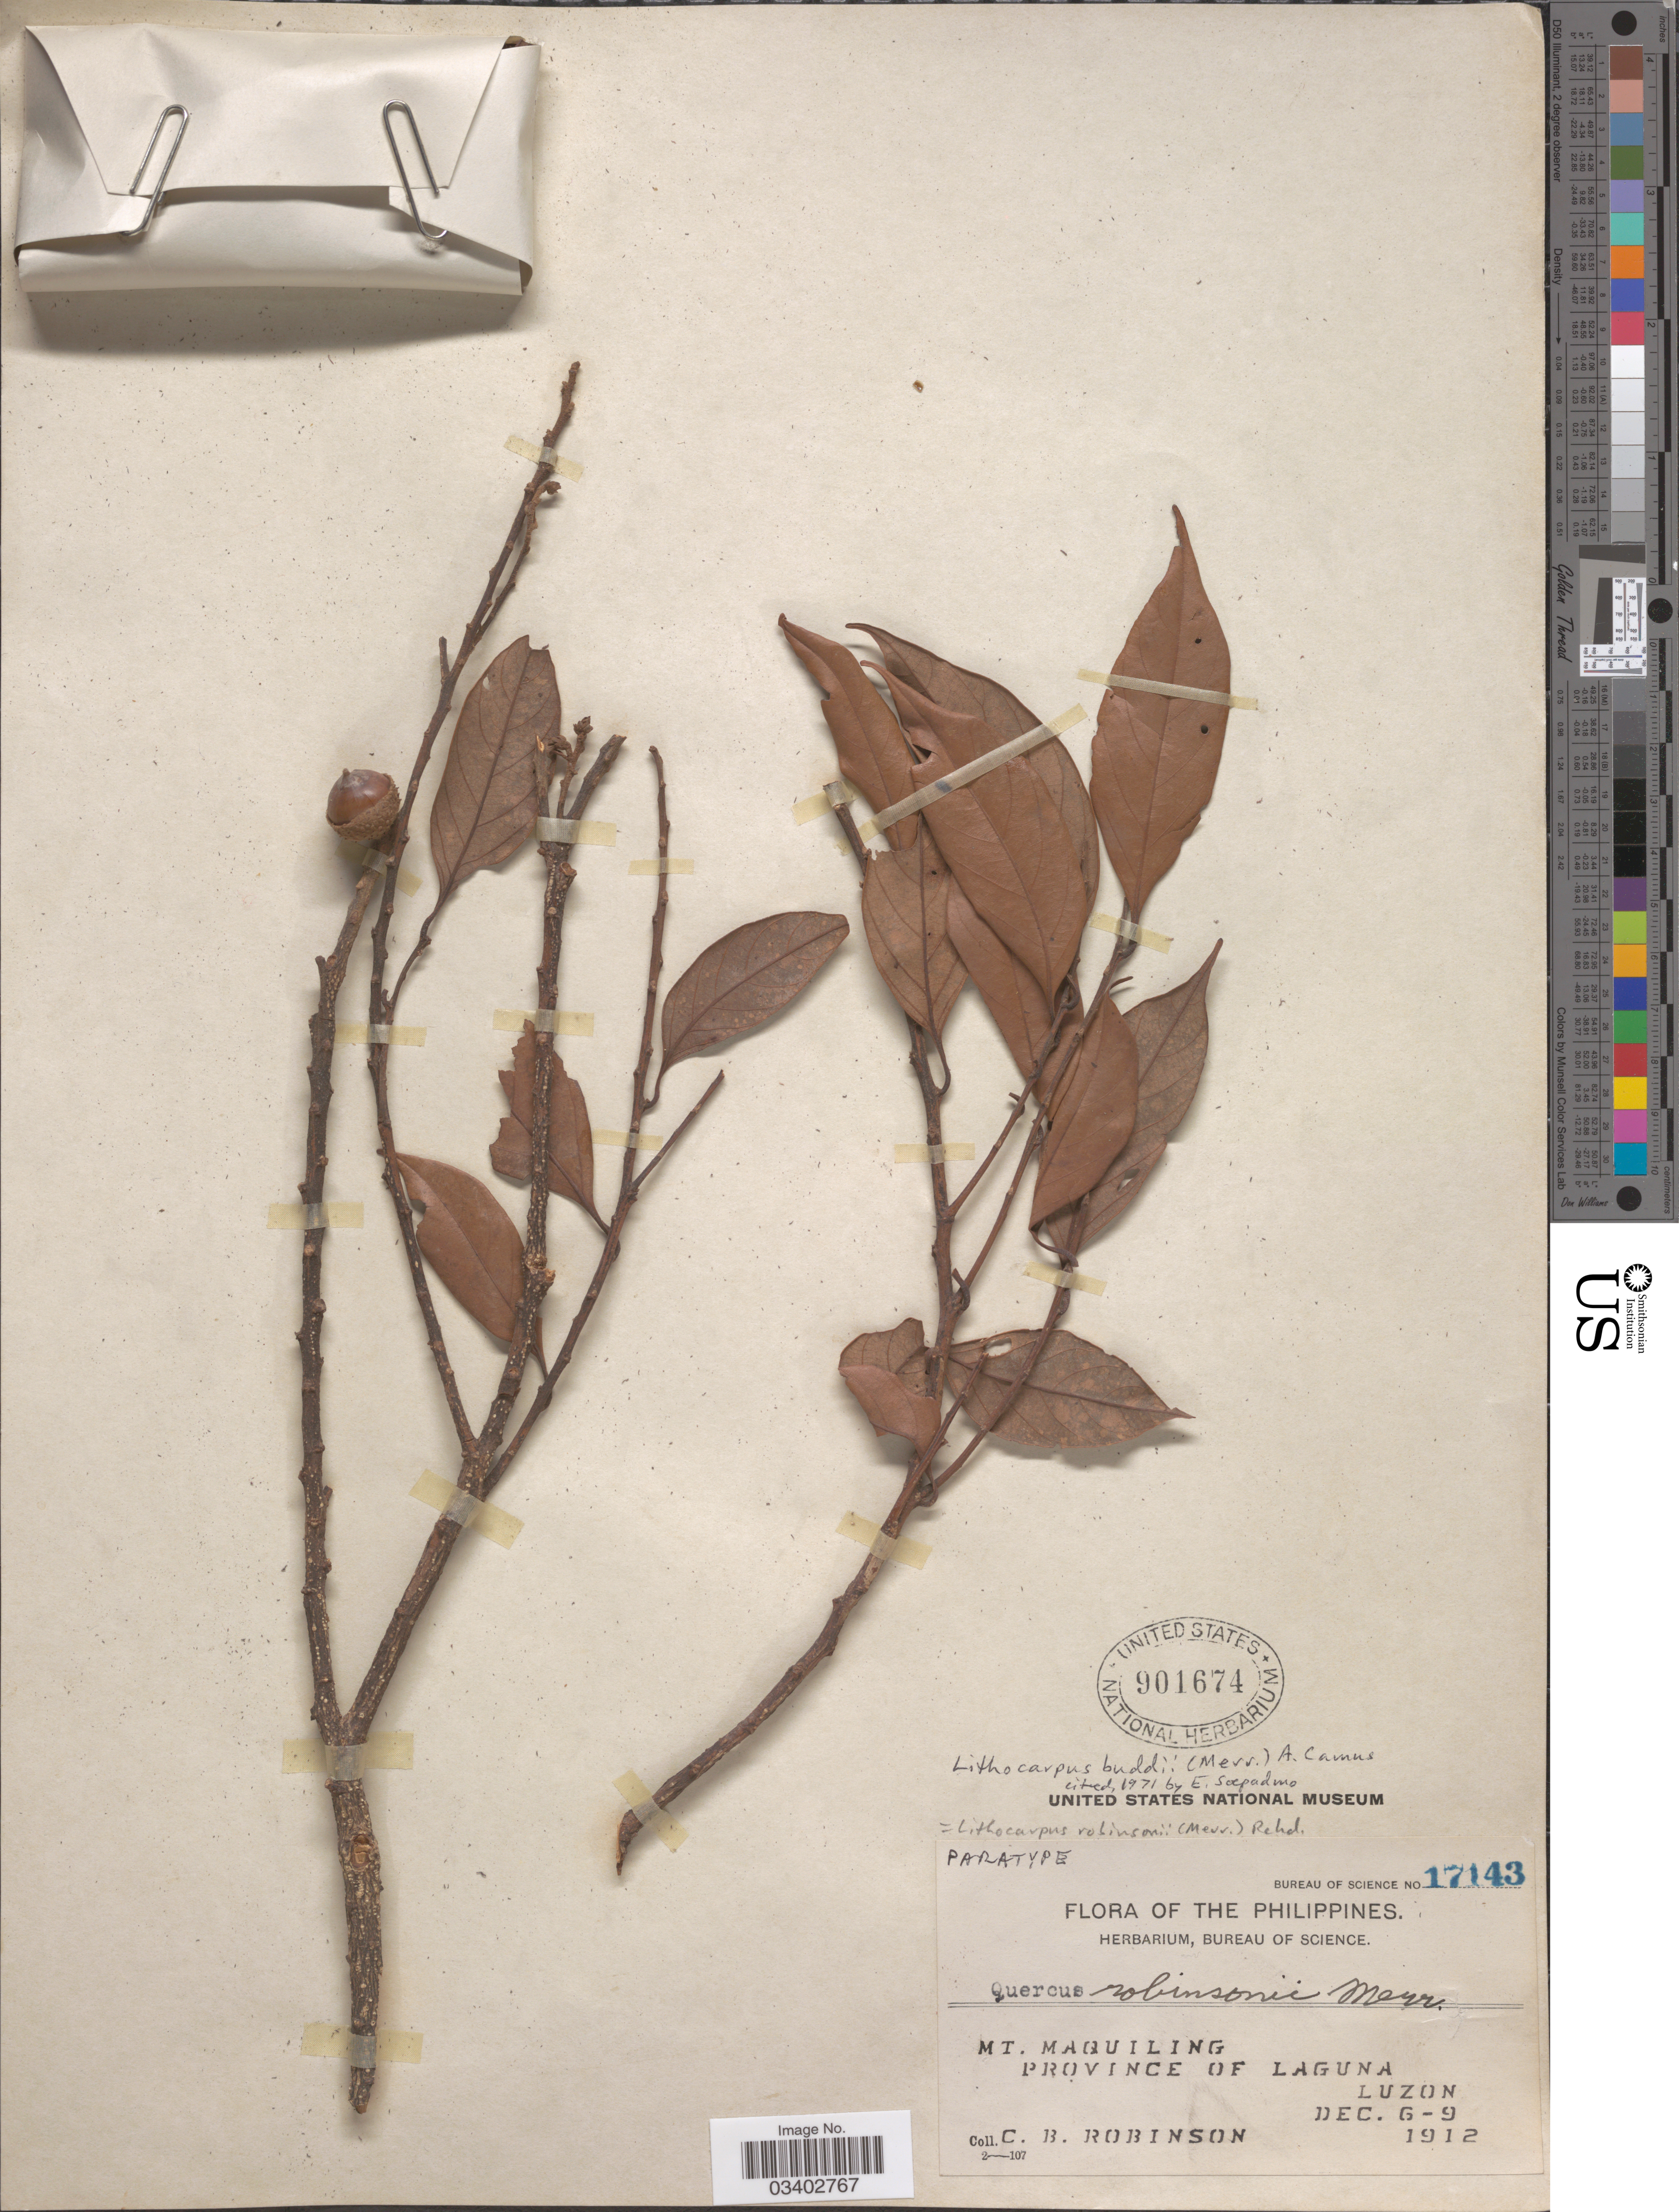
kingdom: Plantae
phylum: Tracheophyta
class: Magnoliopsida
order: Fagales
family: Fagaceae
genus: Lithocarpus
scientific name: Lithocarpus robinsonii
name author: (Koidz.) Rehder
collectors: C. Robinson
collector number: Bureau of Science 17143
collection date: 1912-12-06/1912-12-09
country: Philippines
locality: Mt. Maquiling. Province of Laguna. Luzon.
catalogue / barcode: US 901674